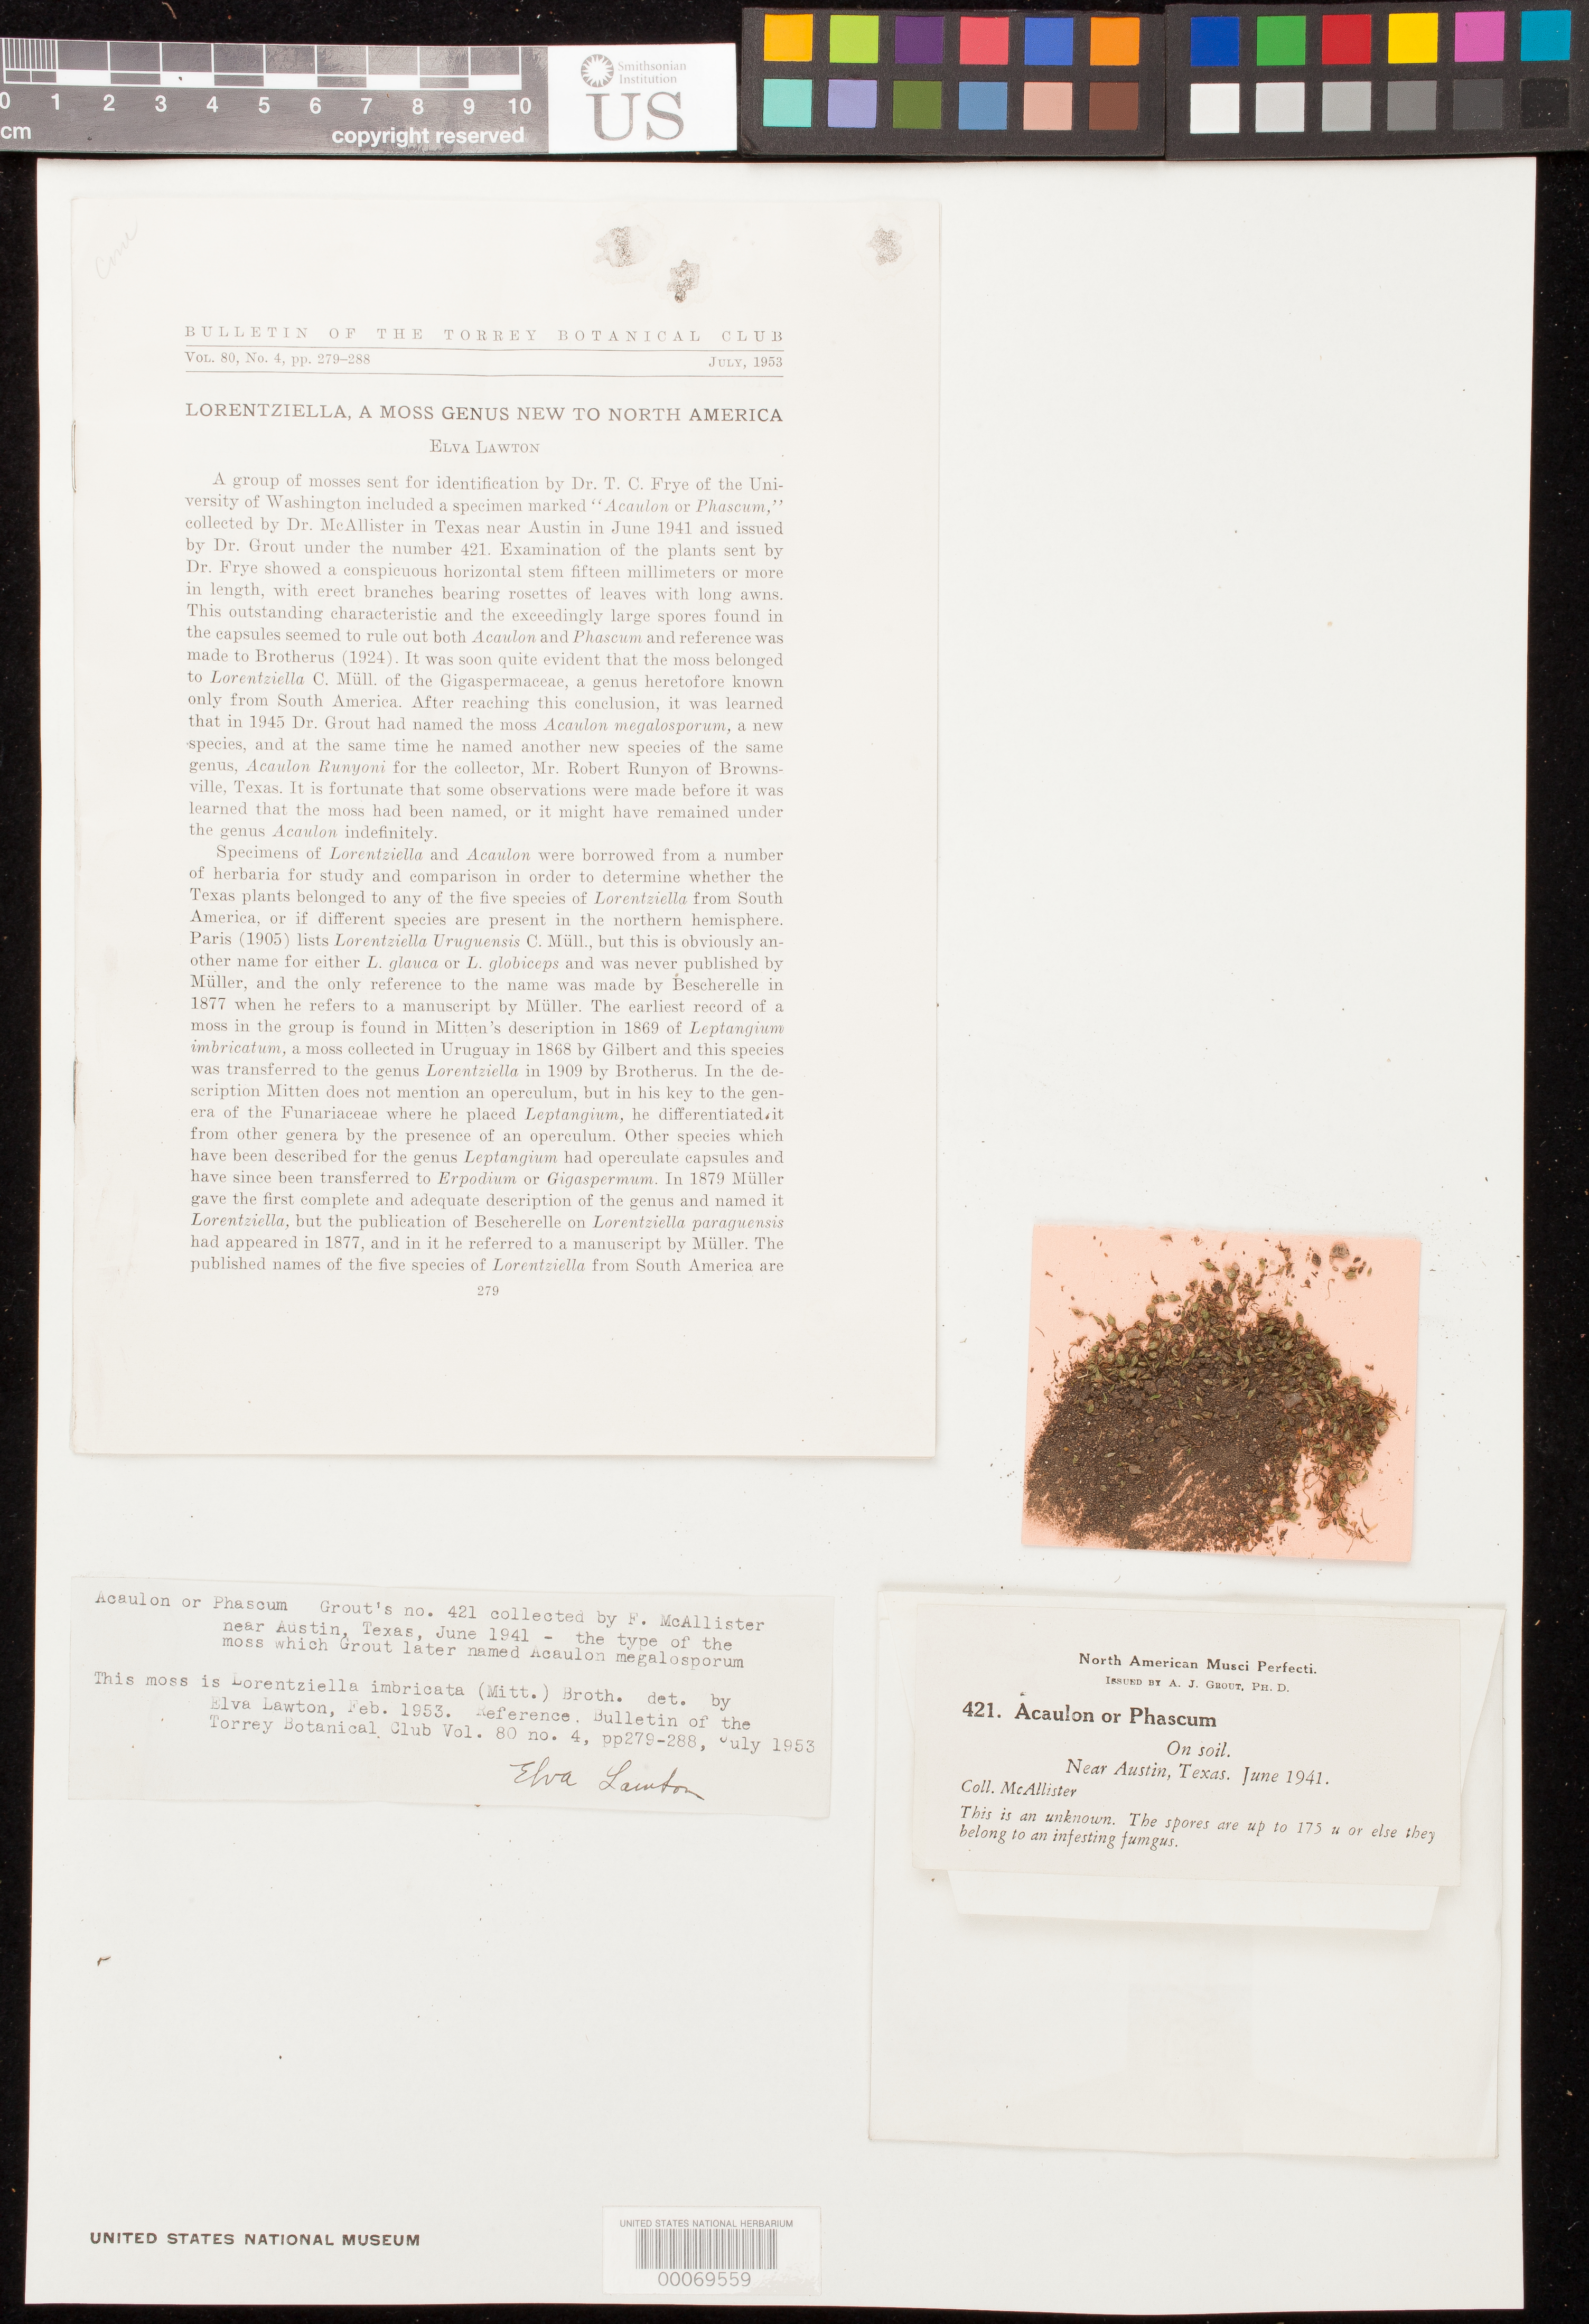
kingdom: Plantae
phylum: Bryophyta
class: Bryopsida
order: Pottiales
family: Pottiaceae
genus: Acaulon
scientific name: Acaulon megalosporum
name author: Grout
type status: Isotype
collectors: F. McAllister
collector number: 421 N. Amer. Musc. Perf.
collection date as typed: Jun 1941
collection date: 1941-06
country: United States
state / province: Texas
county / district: Scott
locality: Near Austin.